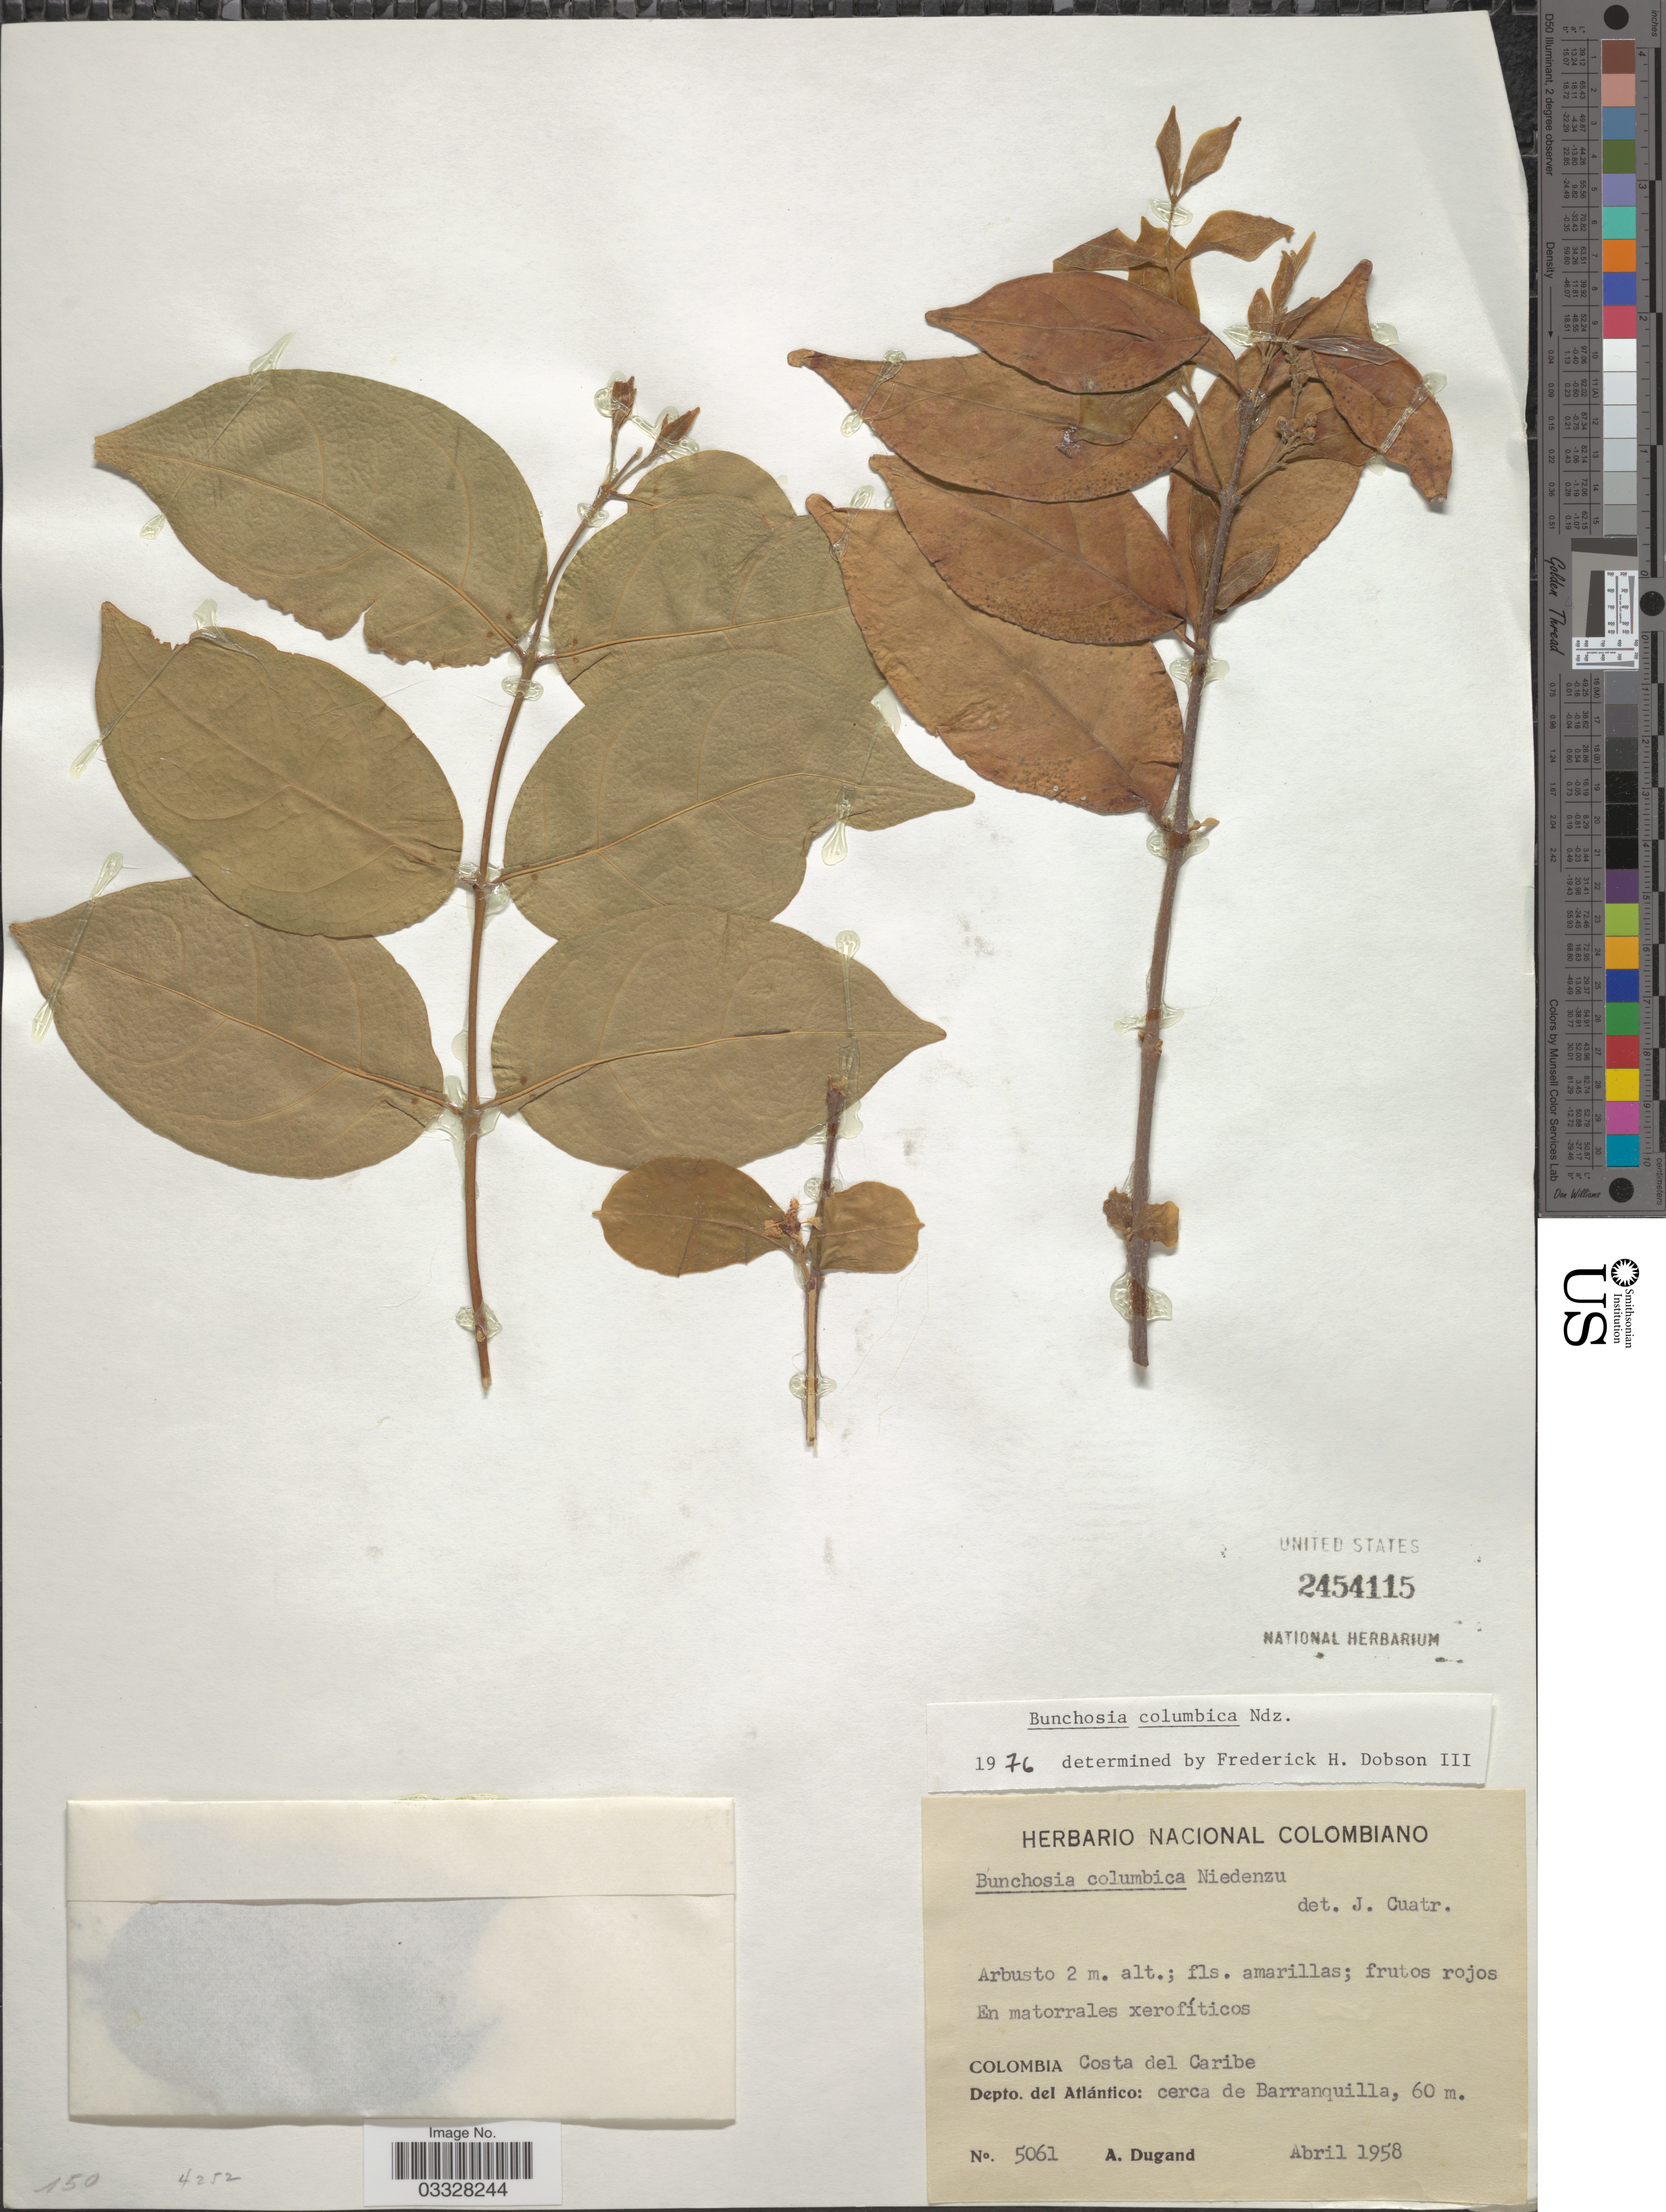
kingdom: Plantae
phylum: Tracheophyta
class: Magnoliopsida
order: Malpighiales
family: Malpighiaceae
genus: Bunchosia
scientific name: Bunchosia columbica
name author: Nied.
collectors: A. Dugand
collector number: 5061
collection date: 1958-04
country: Colombia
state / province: Atlántico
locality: Costa del Caribe. Depto. del Atlántico: cerca de Barranquilla.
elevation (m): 60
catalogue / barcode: US 2454115